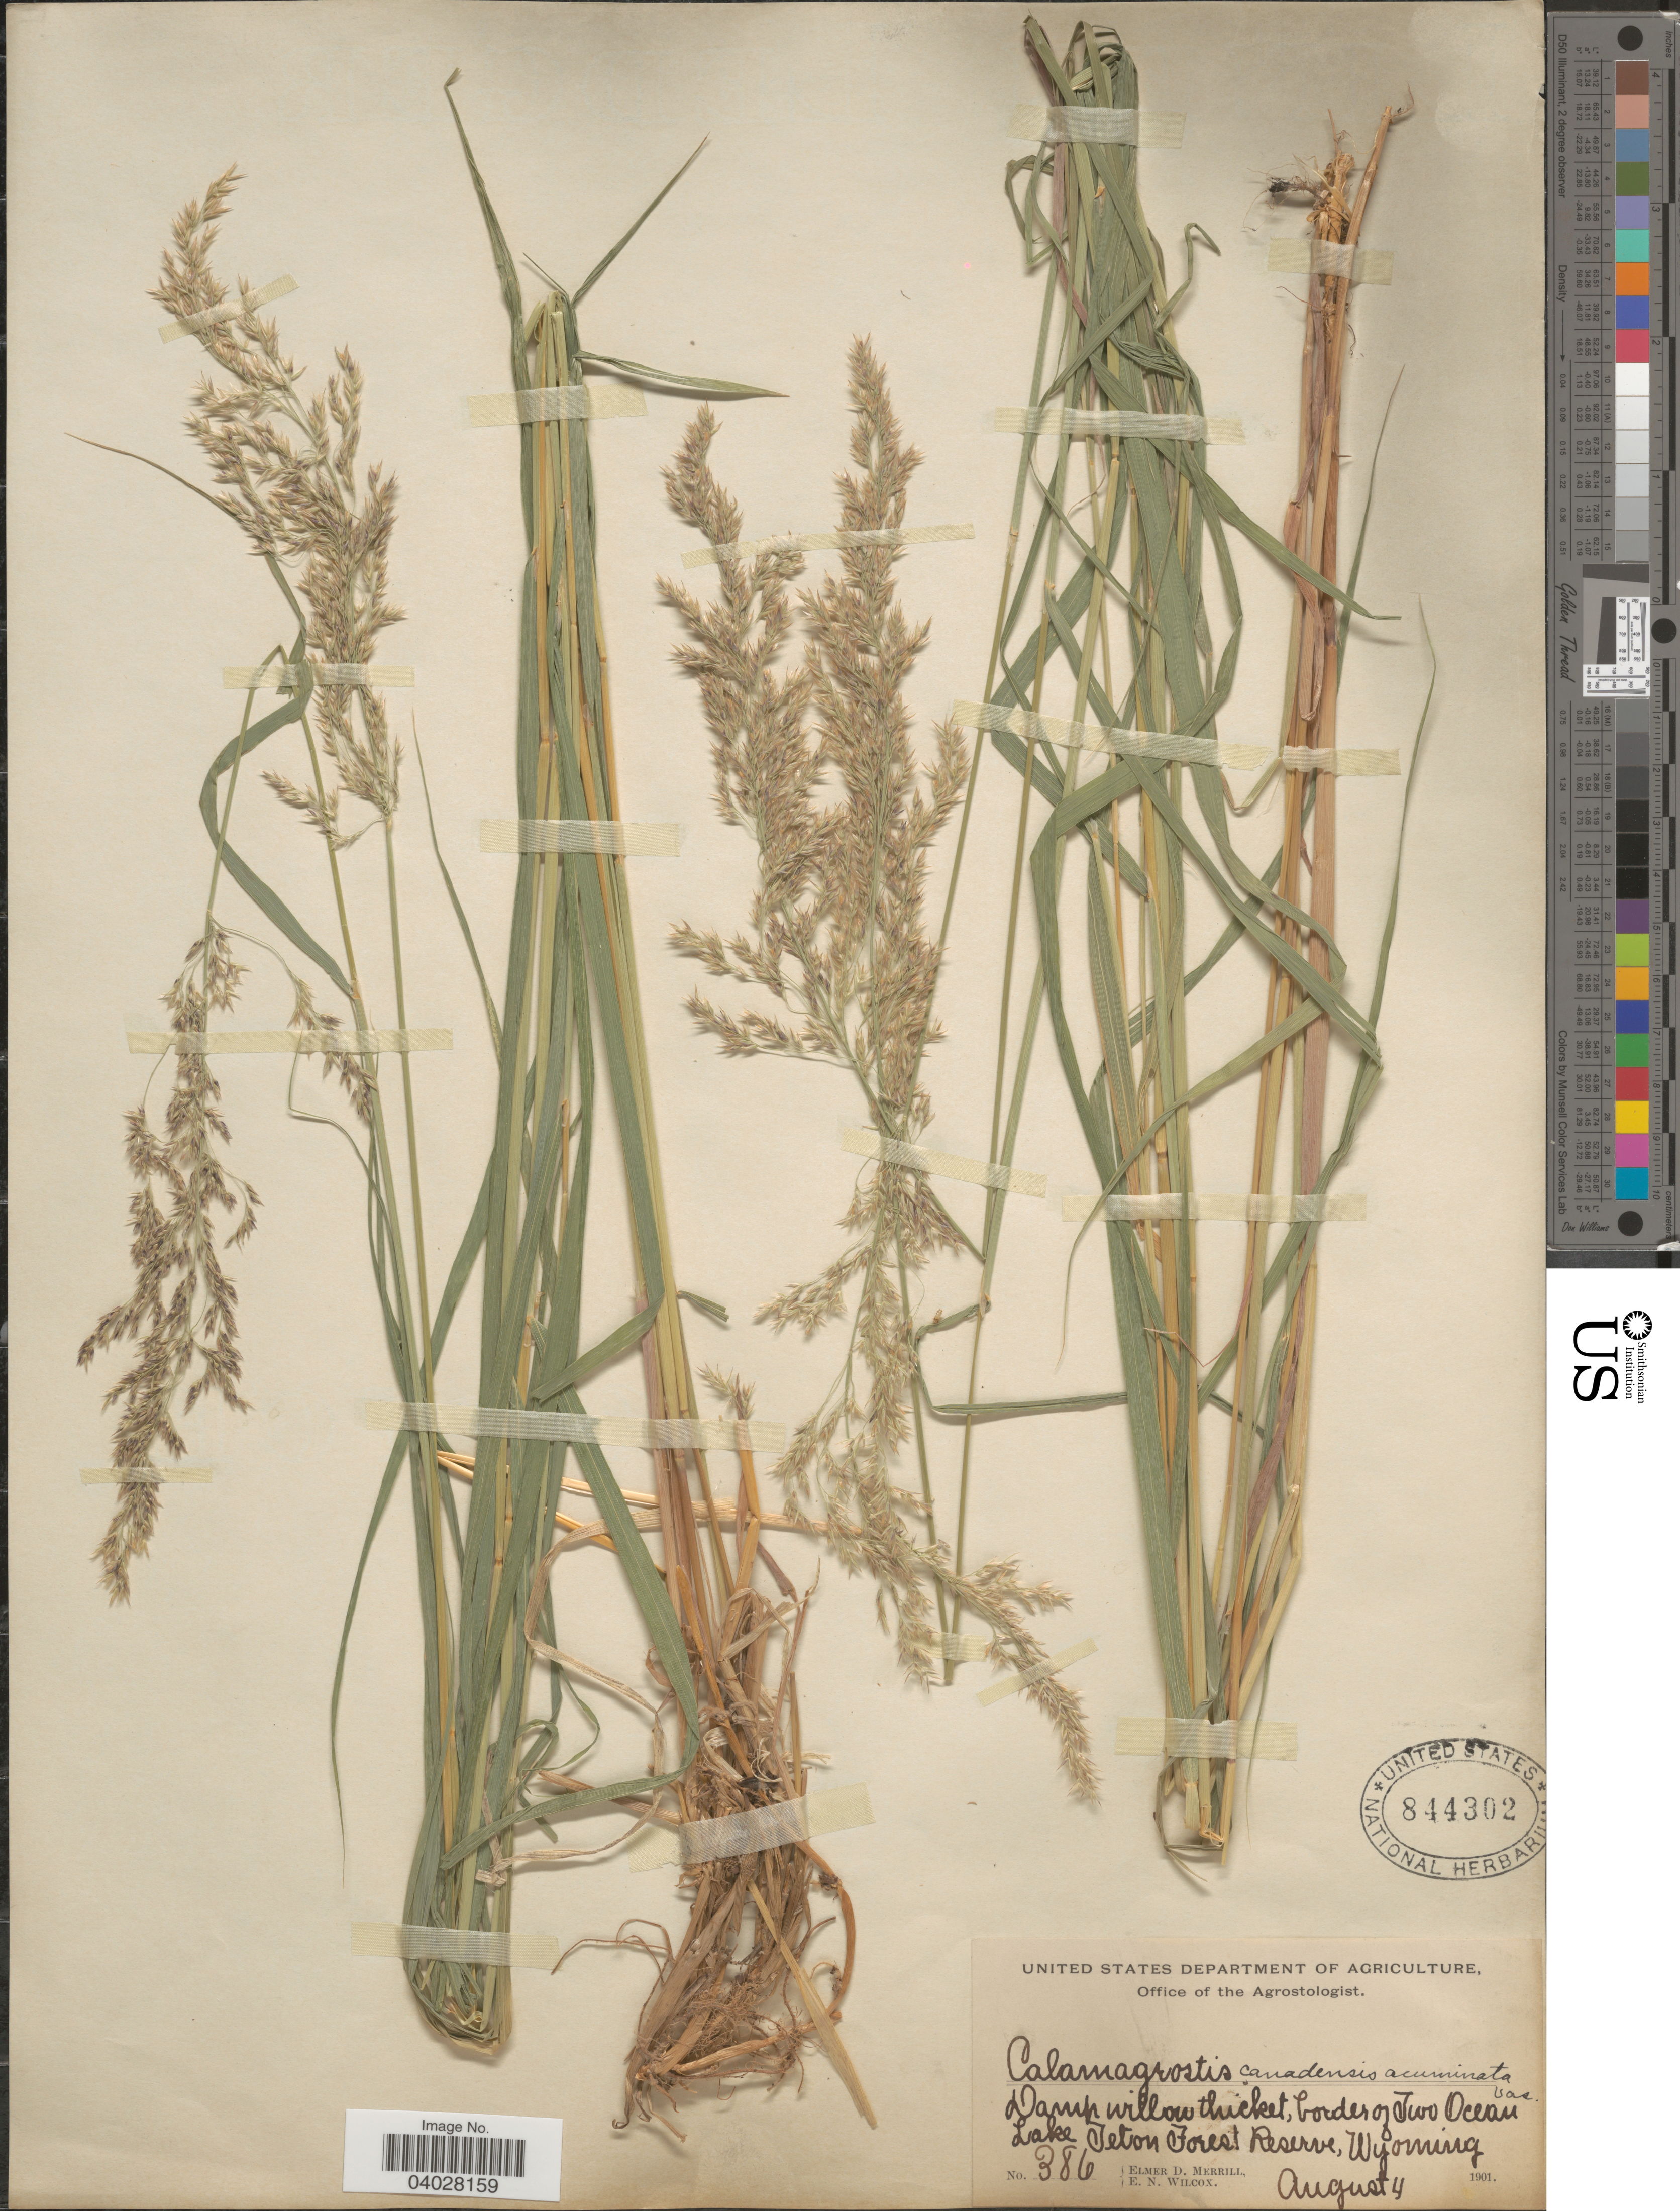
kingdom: Plantae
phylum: Tracheophyta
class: Liliopsida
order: Poales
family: Poaceae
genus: Calamagrostis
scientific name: Calamagrostis canadensis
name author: (Michx.) P. Beauv.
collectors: E. D. Merrill & E. Wilcox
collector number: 386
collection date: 1901-08-04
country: United States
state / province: Wyoming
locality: Border of Two Ocean Lake Teton Forest Reserve.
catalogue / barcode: US 844302